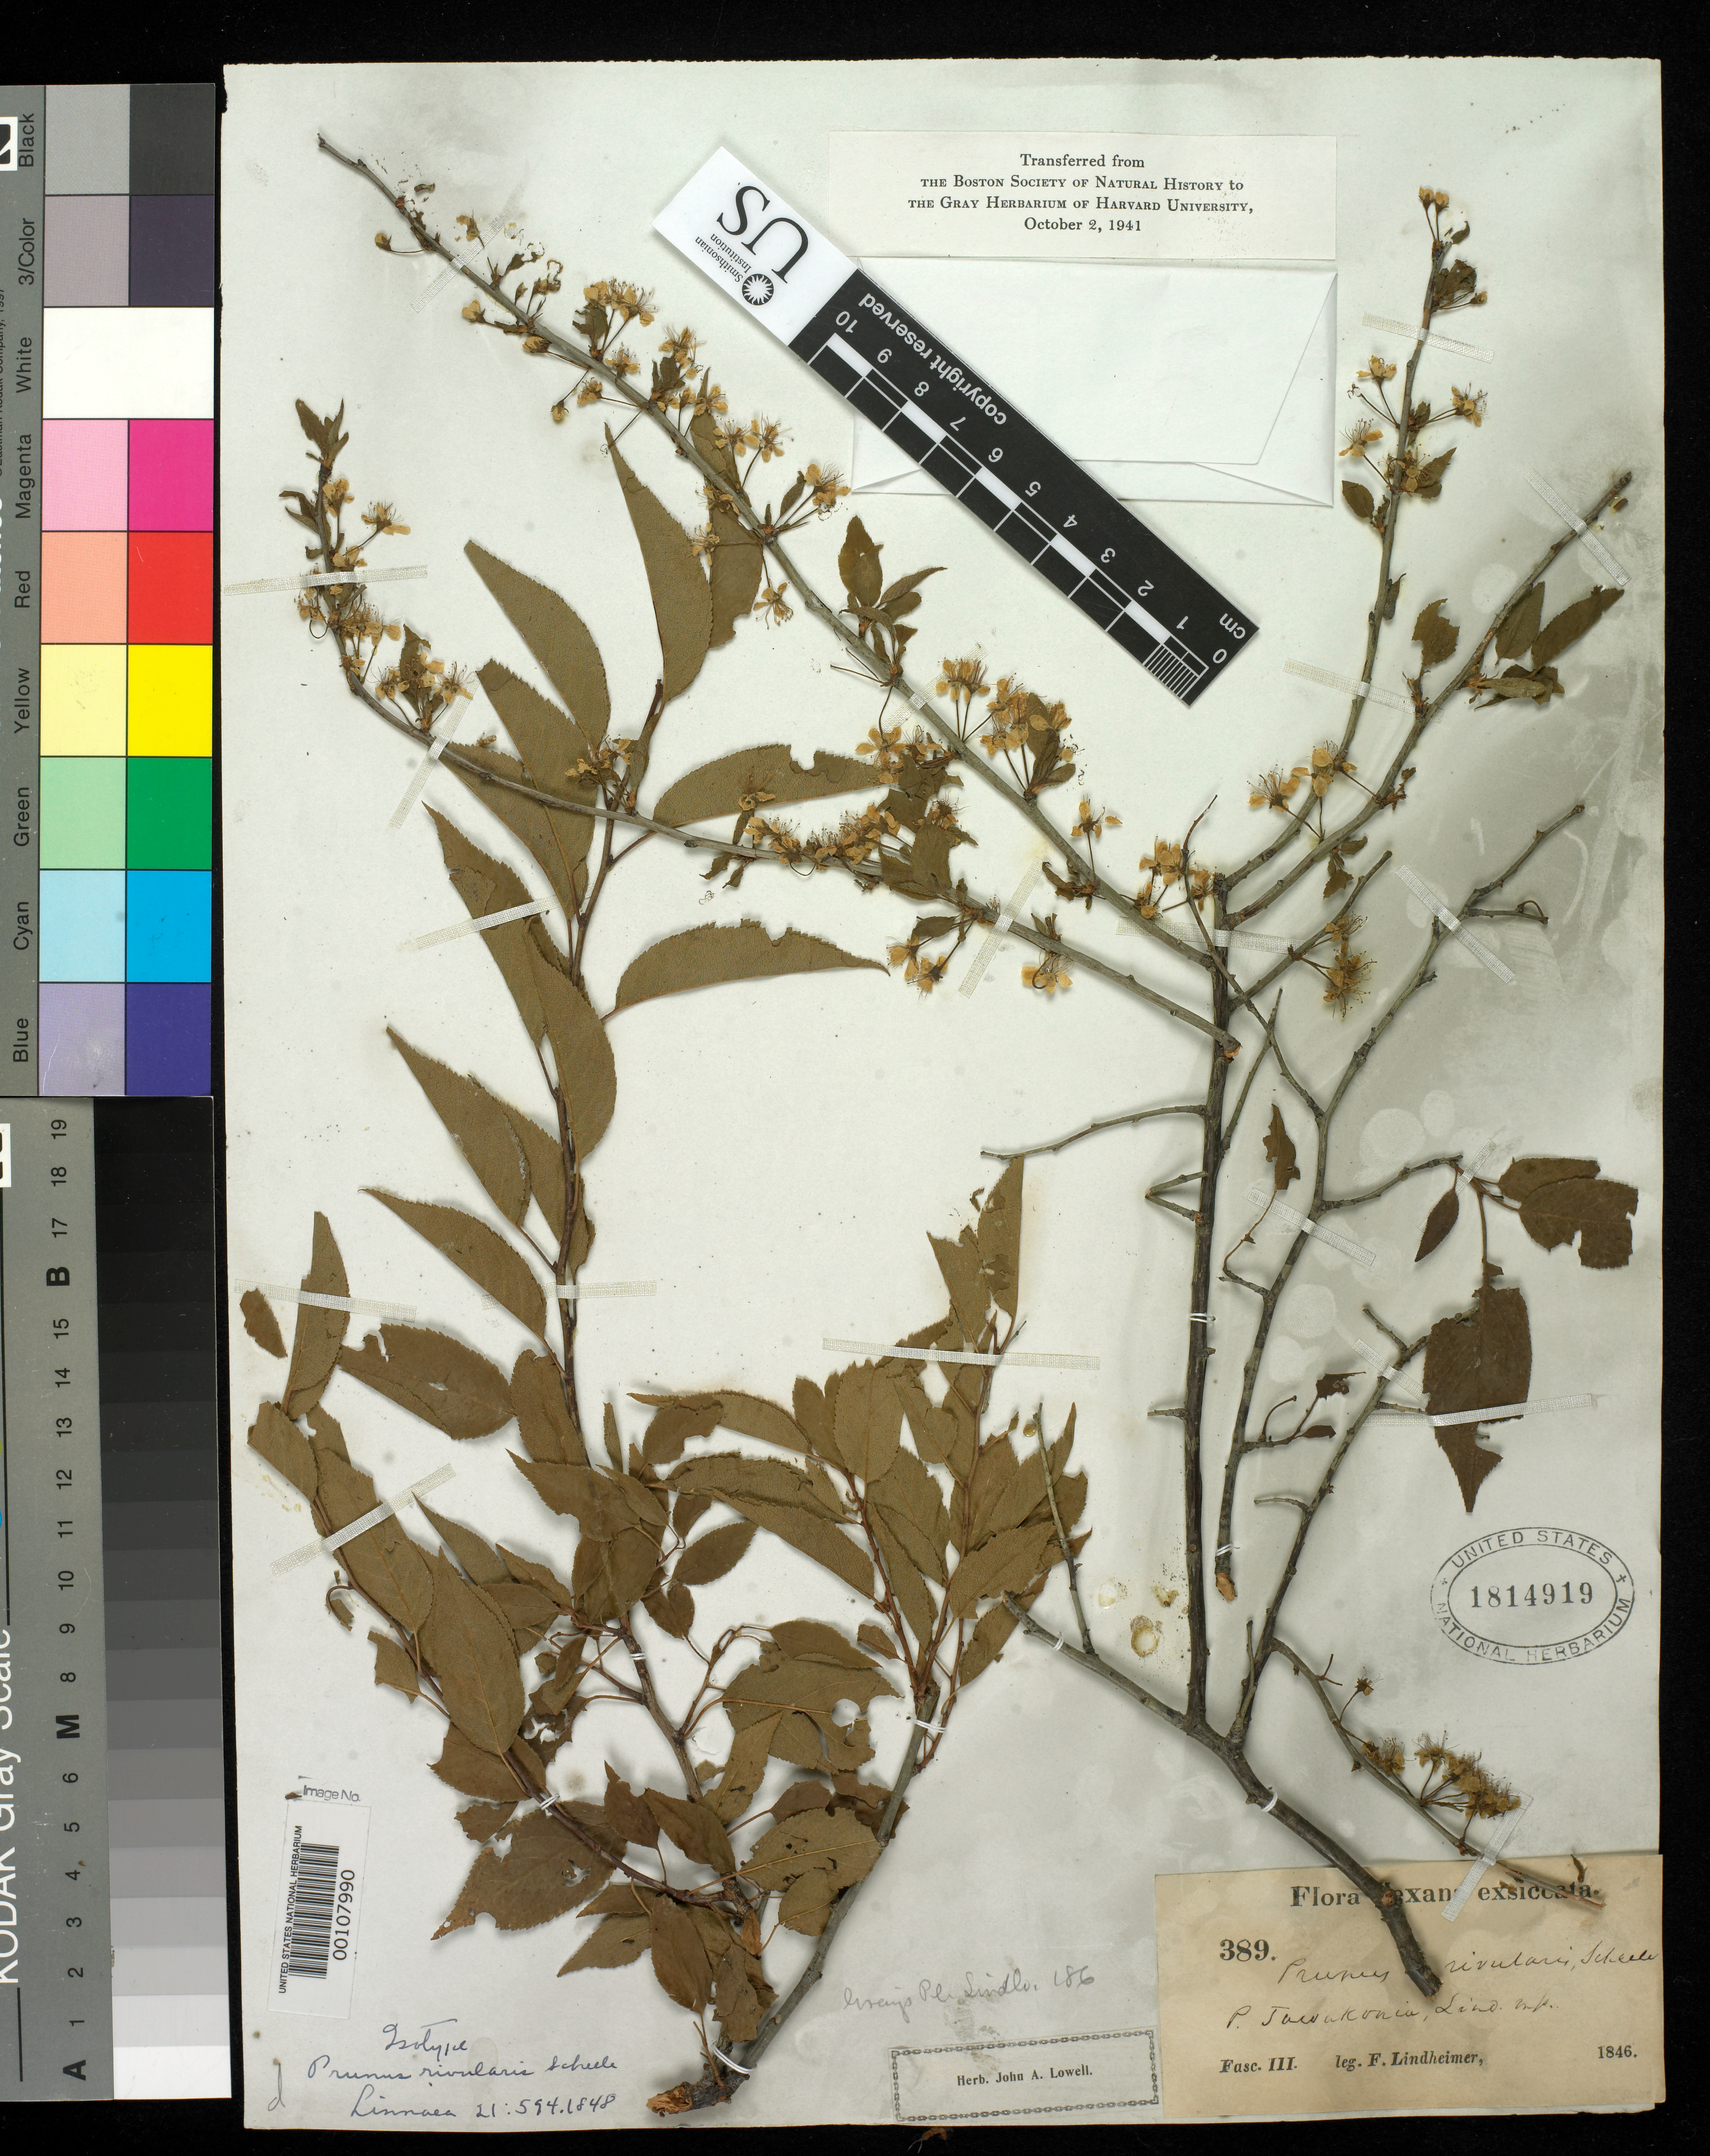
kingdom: Plantae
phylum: Tracheophyta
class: Magnoliopsida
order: Rosales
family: Rosaceae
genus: Prunus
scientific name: Prunus rivularis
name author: Scheele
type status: Isotype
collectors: F. J. Lindheimer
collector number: III 389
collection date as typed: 1846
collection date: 1846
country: United States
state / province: Texas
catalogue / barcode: US 1814919